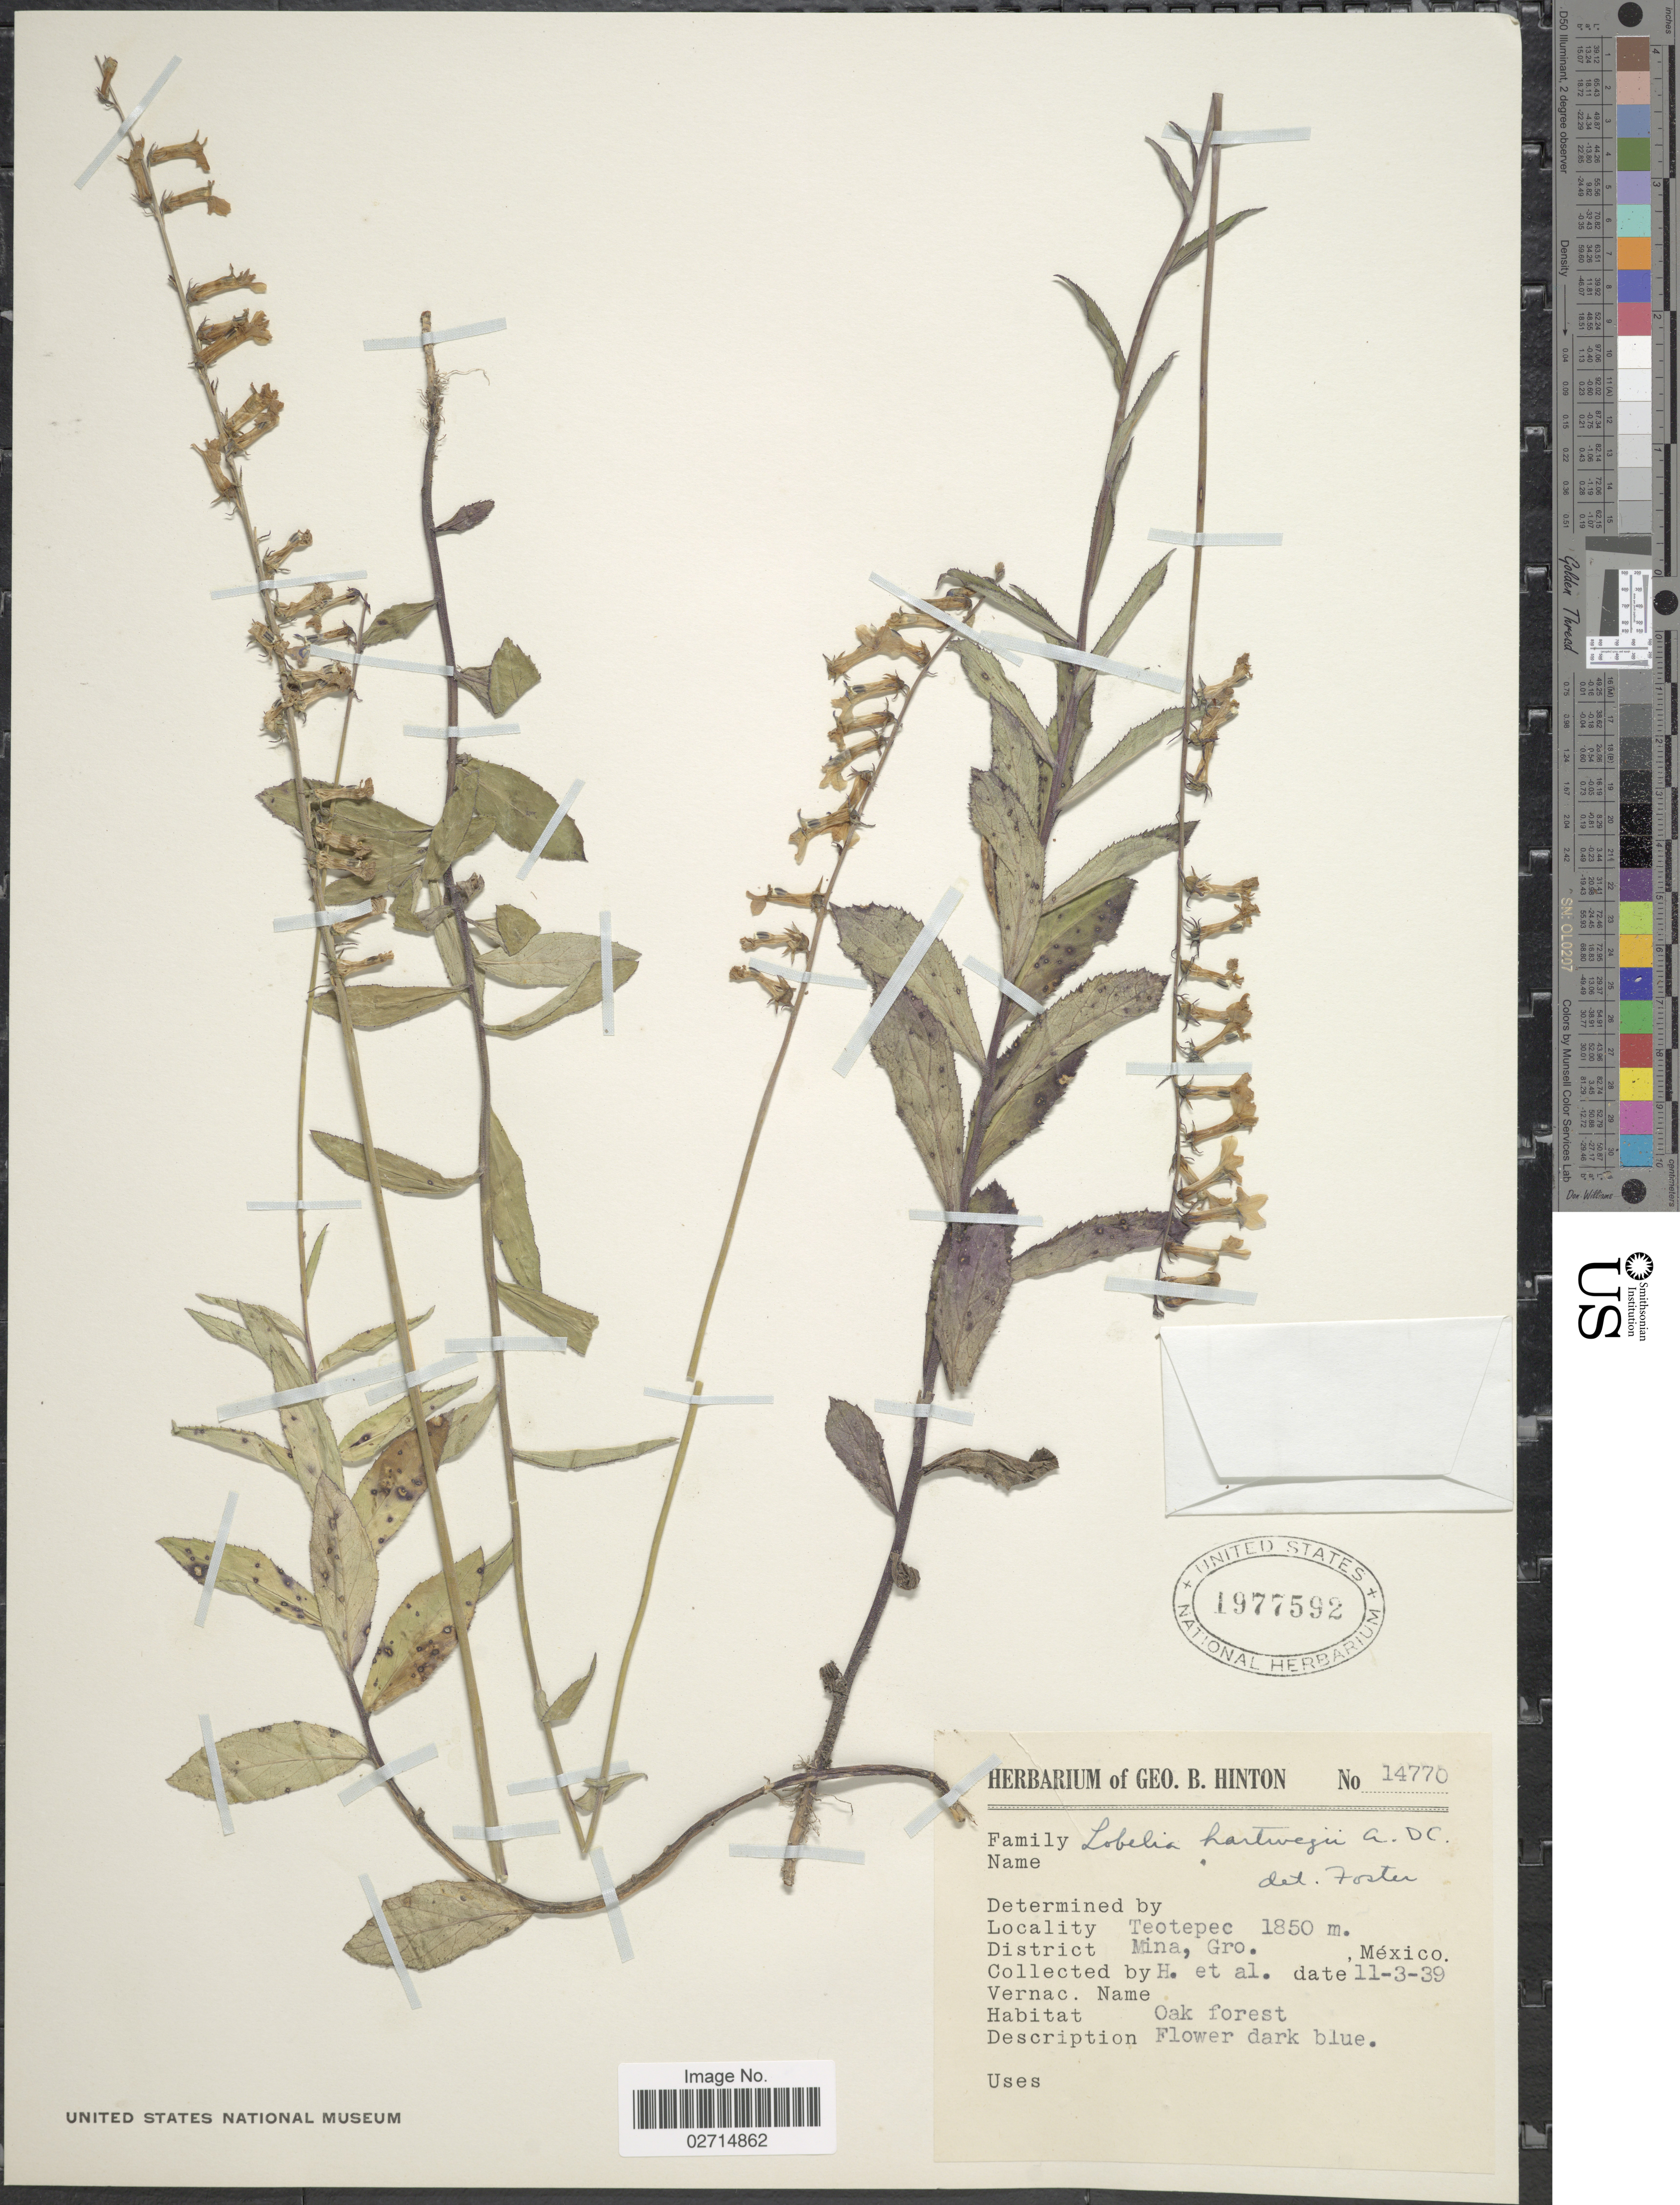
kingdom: Plantae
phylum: Tracheophyta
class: Magnoliopsida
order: Asterales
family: Campanulaceae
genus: Lobelia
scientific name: Lobelia hartwegii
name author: Benth. ex A. DC.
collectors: G. B. Hinton & et al.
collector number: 14770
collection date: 1939-11-03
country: Mexico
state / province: Guerrero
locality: Teotepec, District Mina, Gro., Mexico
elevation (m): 1850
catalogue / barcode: US 1977592